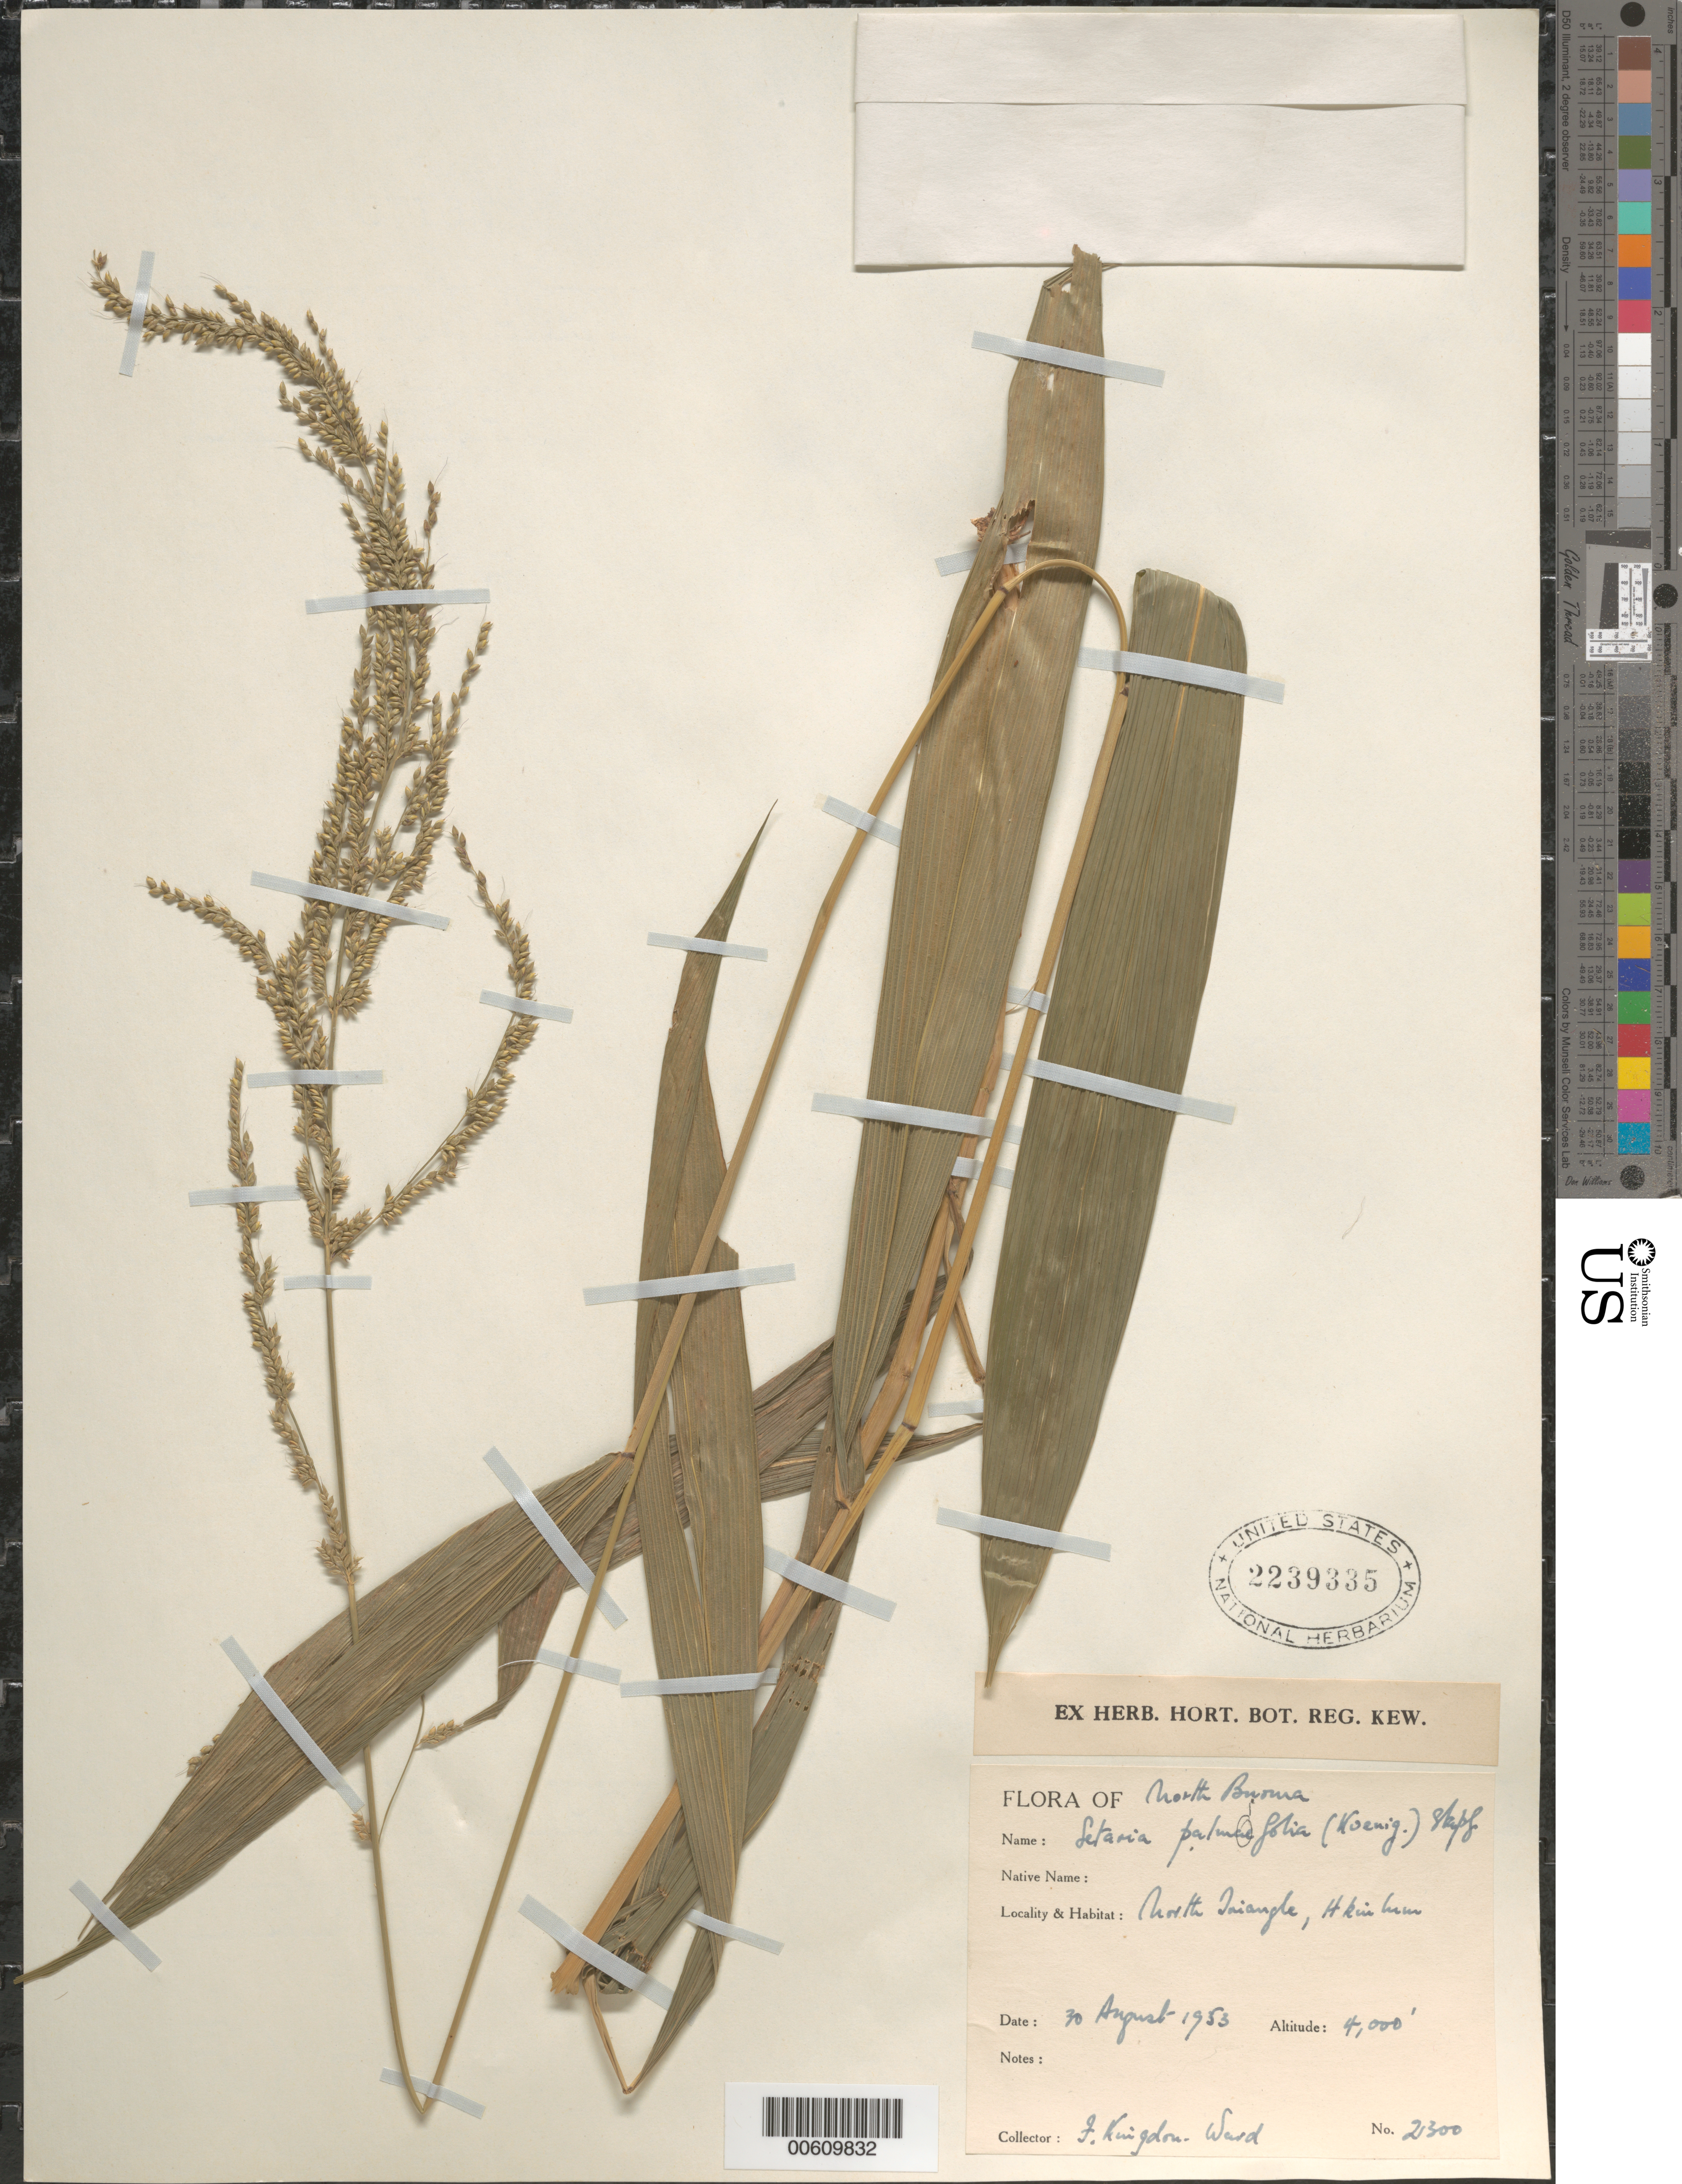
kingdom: Plantae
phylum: Tracheophyta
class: Liliopsida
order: Poales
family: Poaceae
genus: Setaria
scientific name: Setaria palmifolia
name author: (J. Koenig) Stapf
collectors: F. Kingdon Ward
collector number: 21300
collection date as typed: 30 Aug 1953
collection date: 1953-08-30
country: Myanmar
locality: Northern Triangle, Hkinhum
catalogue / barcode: US 2239335